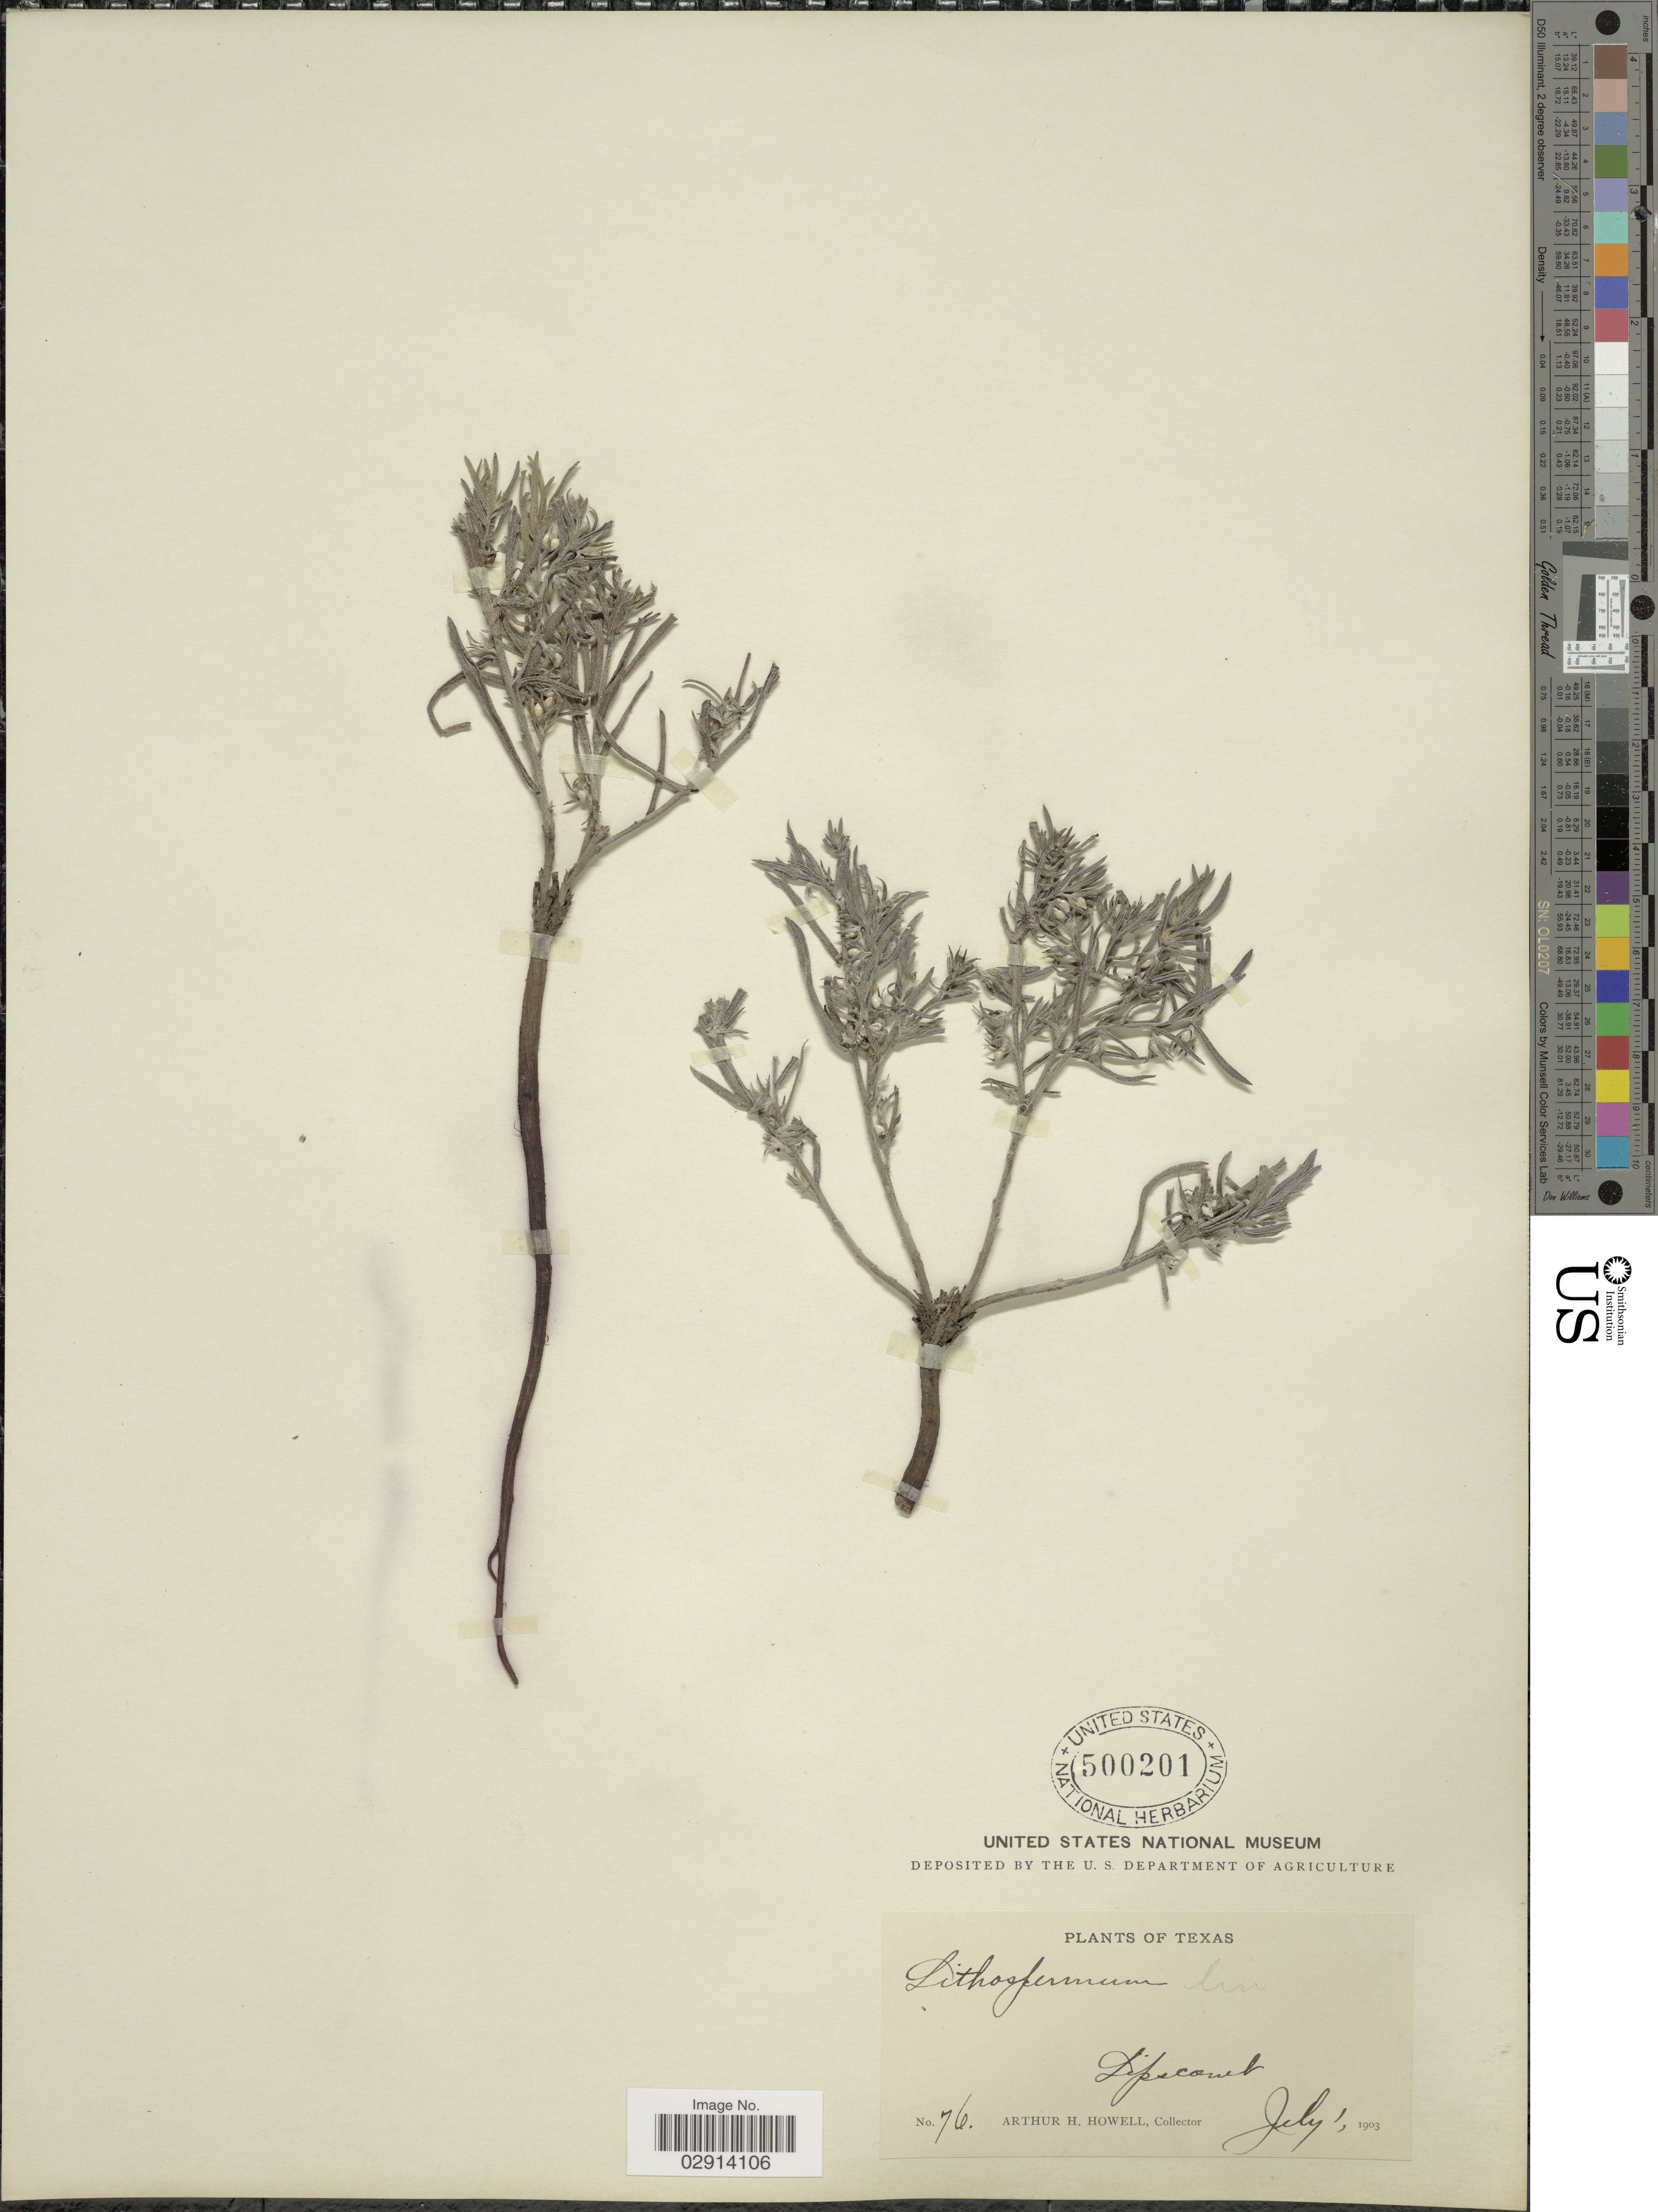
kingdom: Plantae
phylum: Tracheophyta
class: Magnoliopsida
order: Boraginales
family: Boraginaceae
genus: Lithospermum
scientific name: Lithospermum incisum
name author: Lehm.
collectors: A. Howell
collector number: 76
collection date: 1903-07-01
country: United States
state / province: Texas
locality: Lipscomb.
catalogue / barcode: US 500201